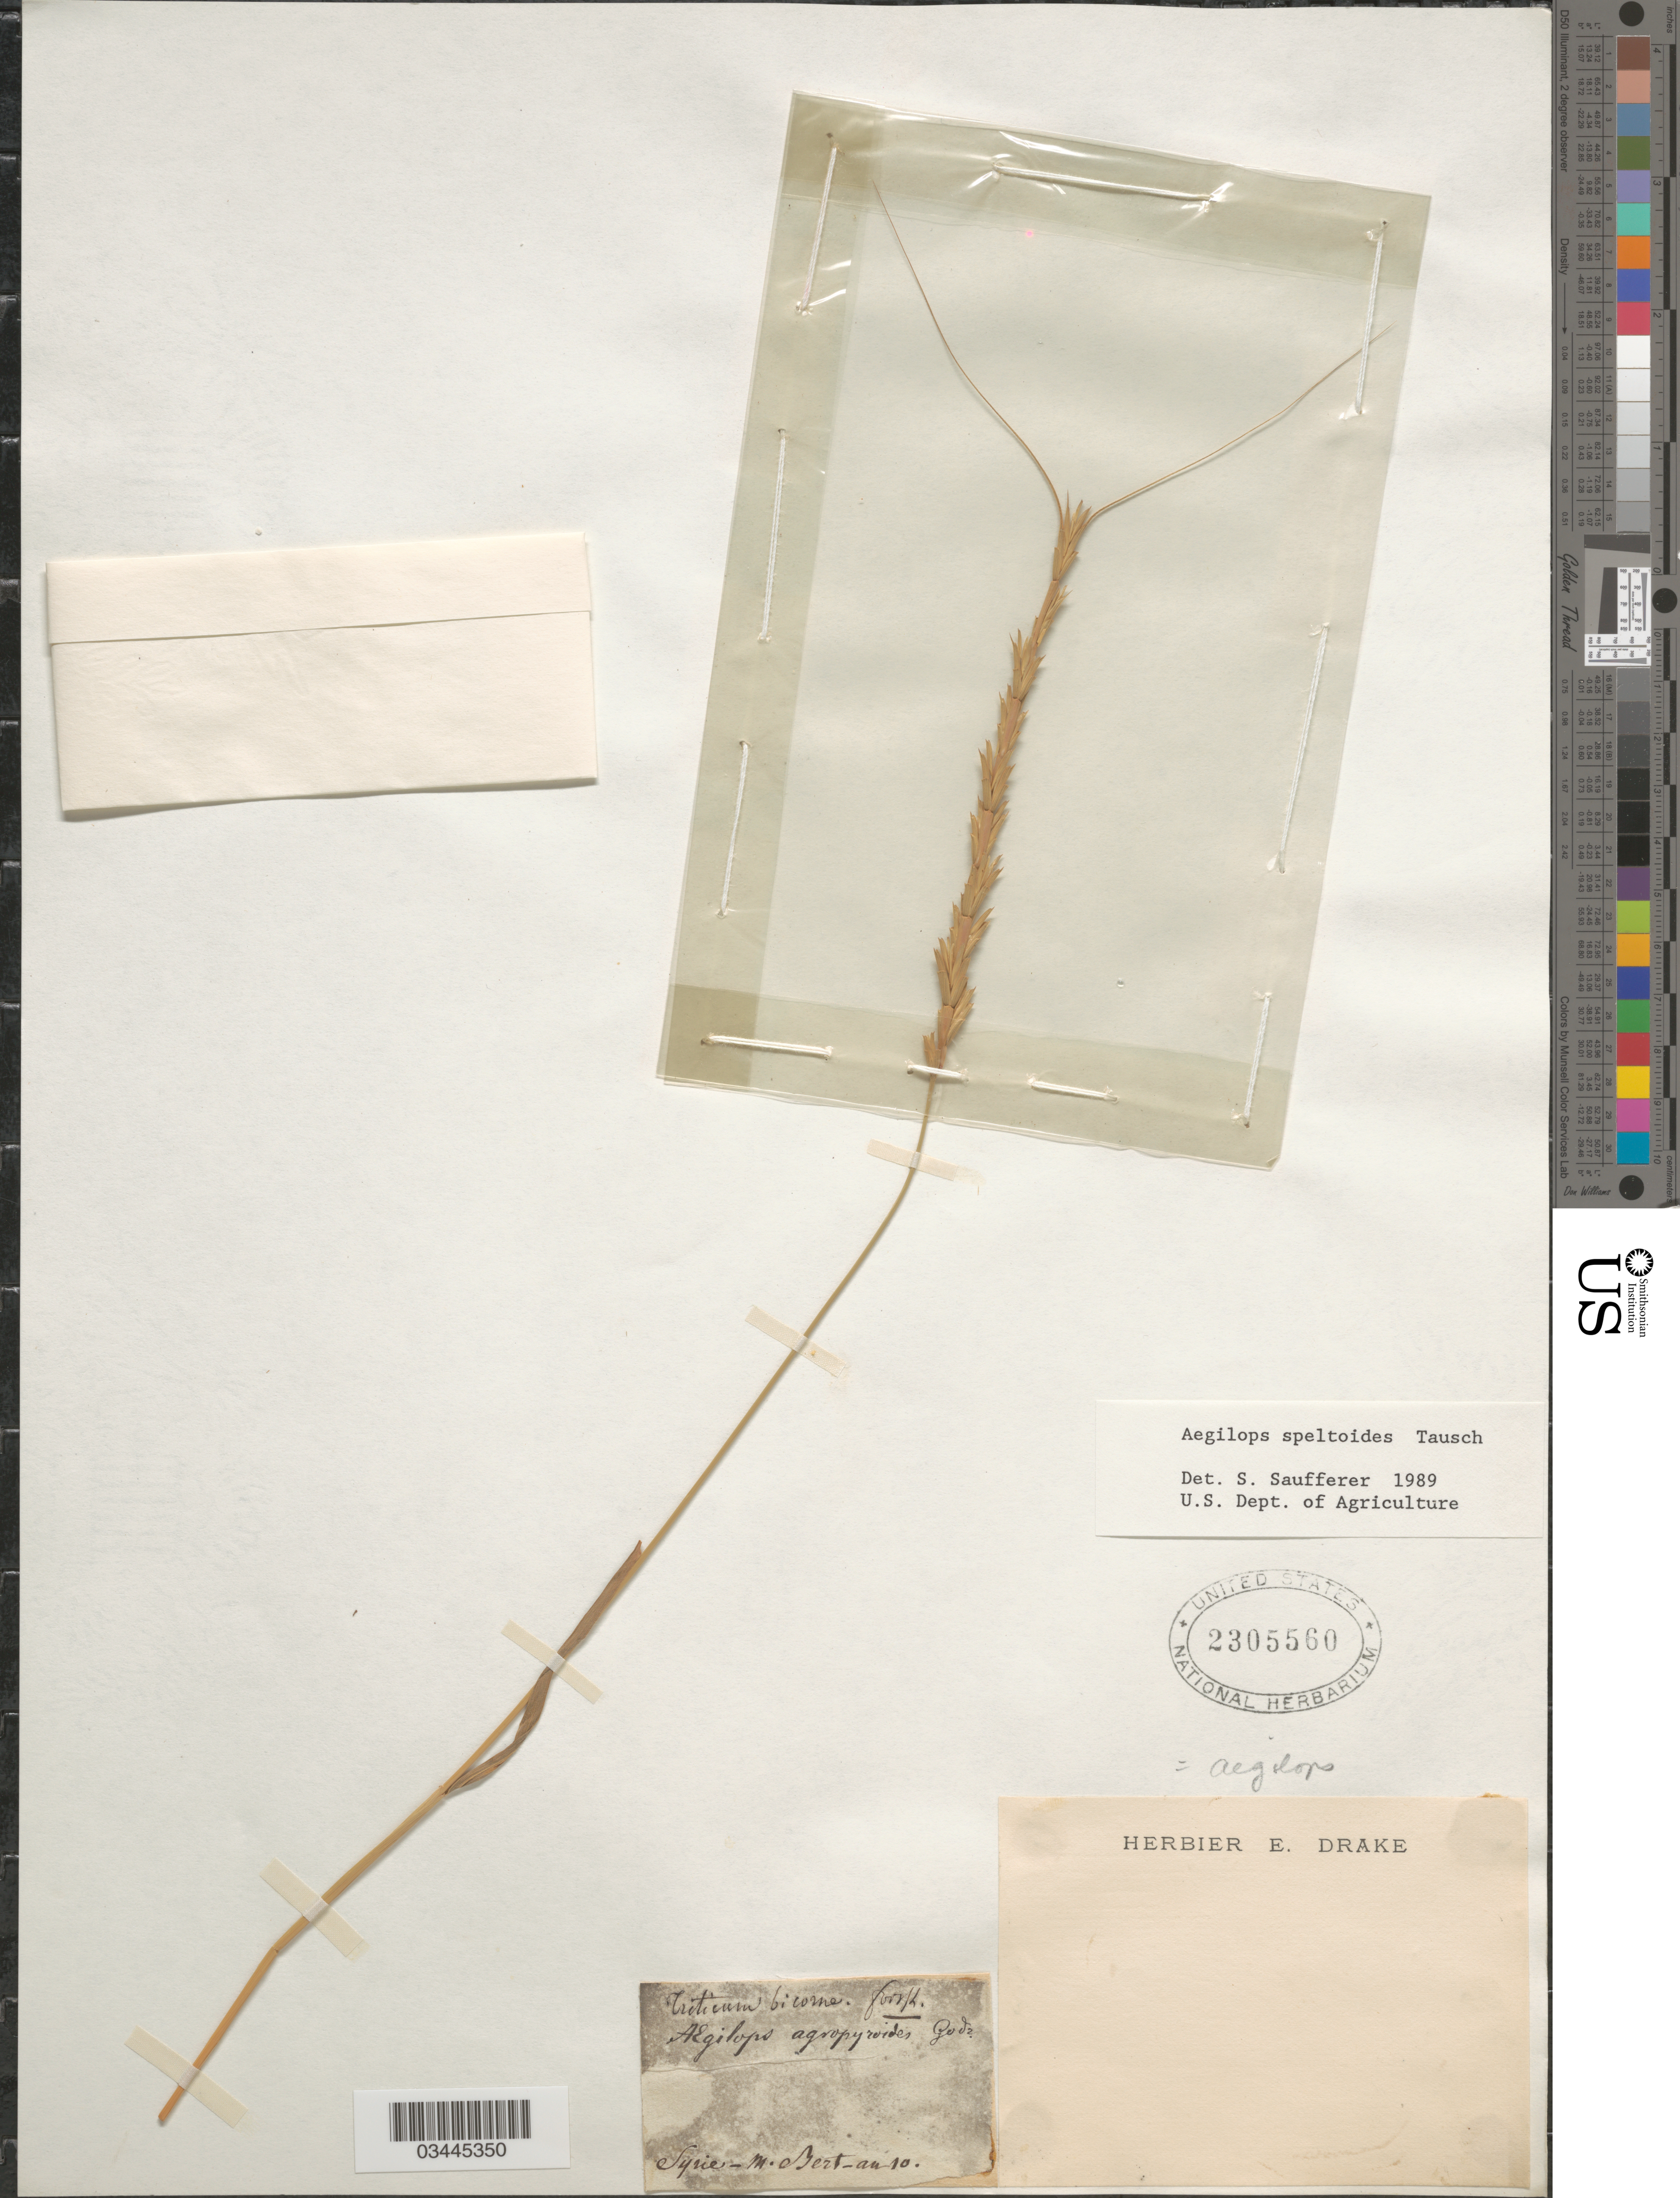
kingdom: Plantae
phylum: Tracheophyta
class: Liliopsida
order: Poales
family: Poaceae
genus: Aegilops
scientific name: Aegilops speltoides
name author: Tausch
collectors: ex herb. E. Drake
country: Syria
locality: M. Bert-au-10.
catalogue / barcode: US 2305560